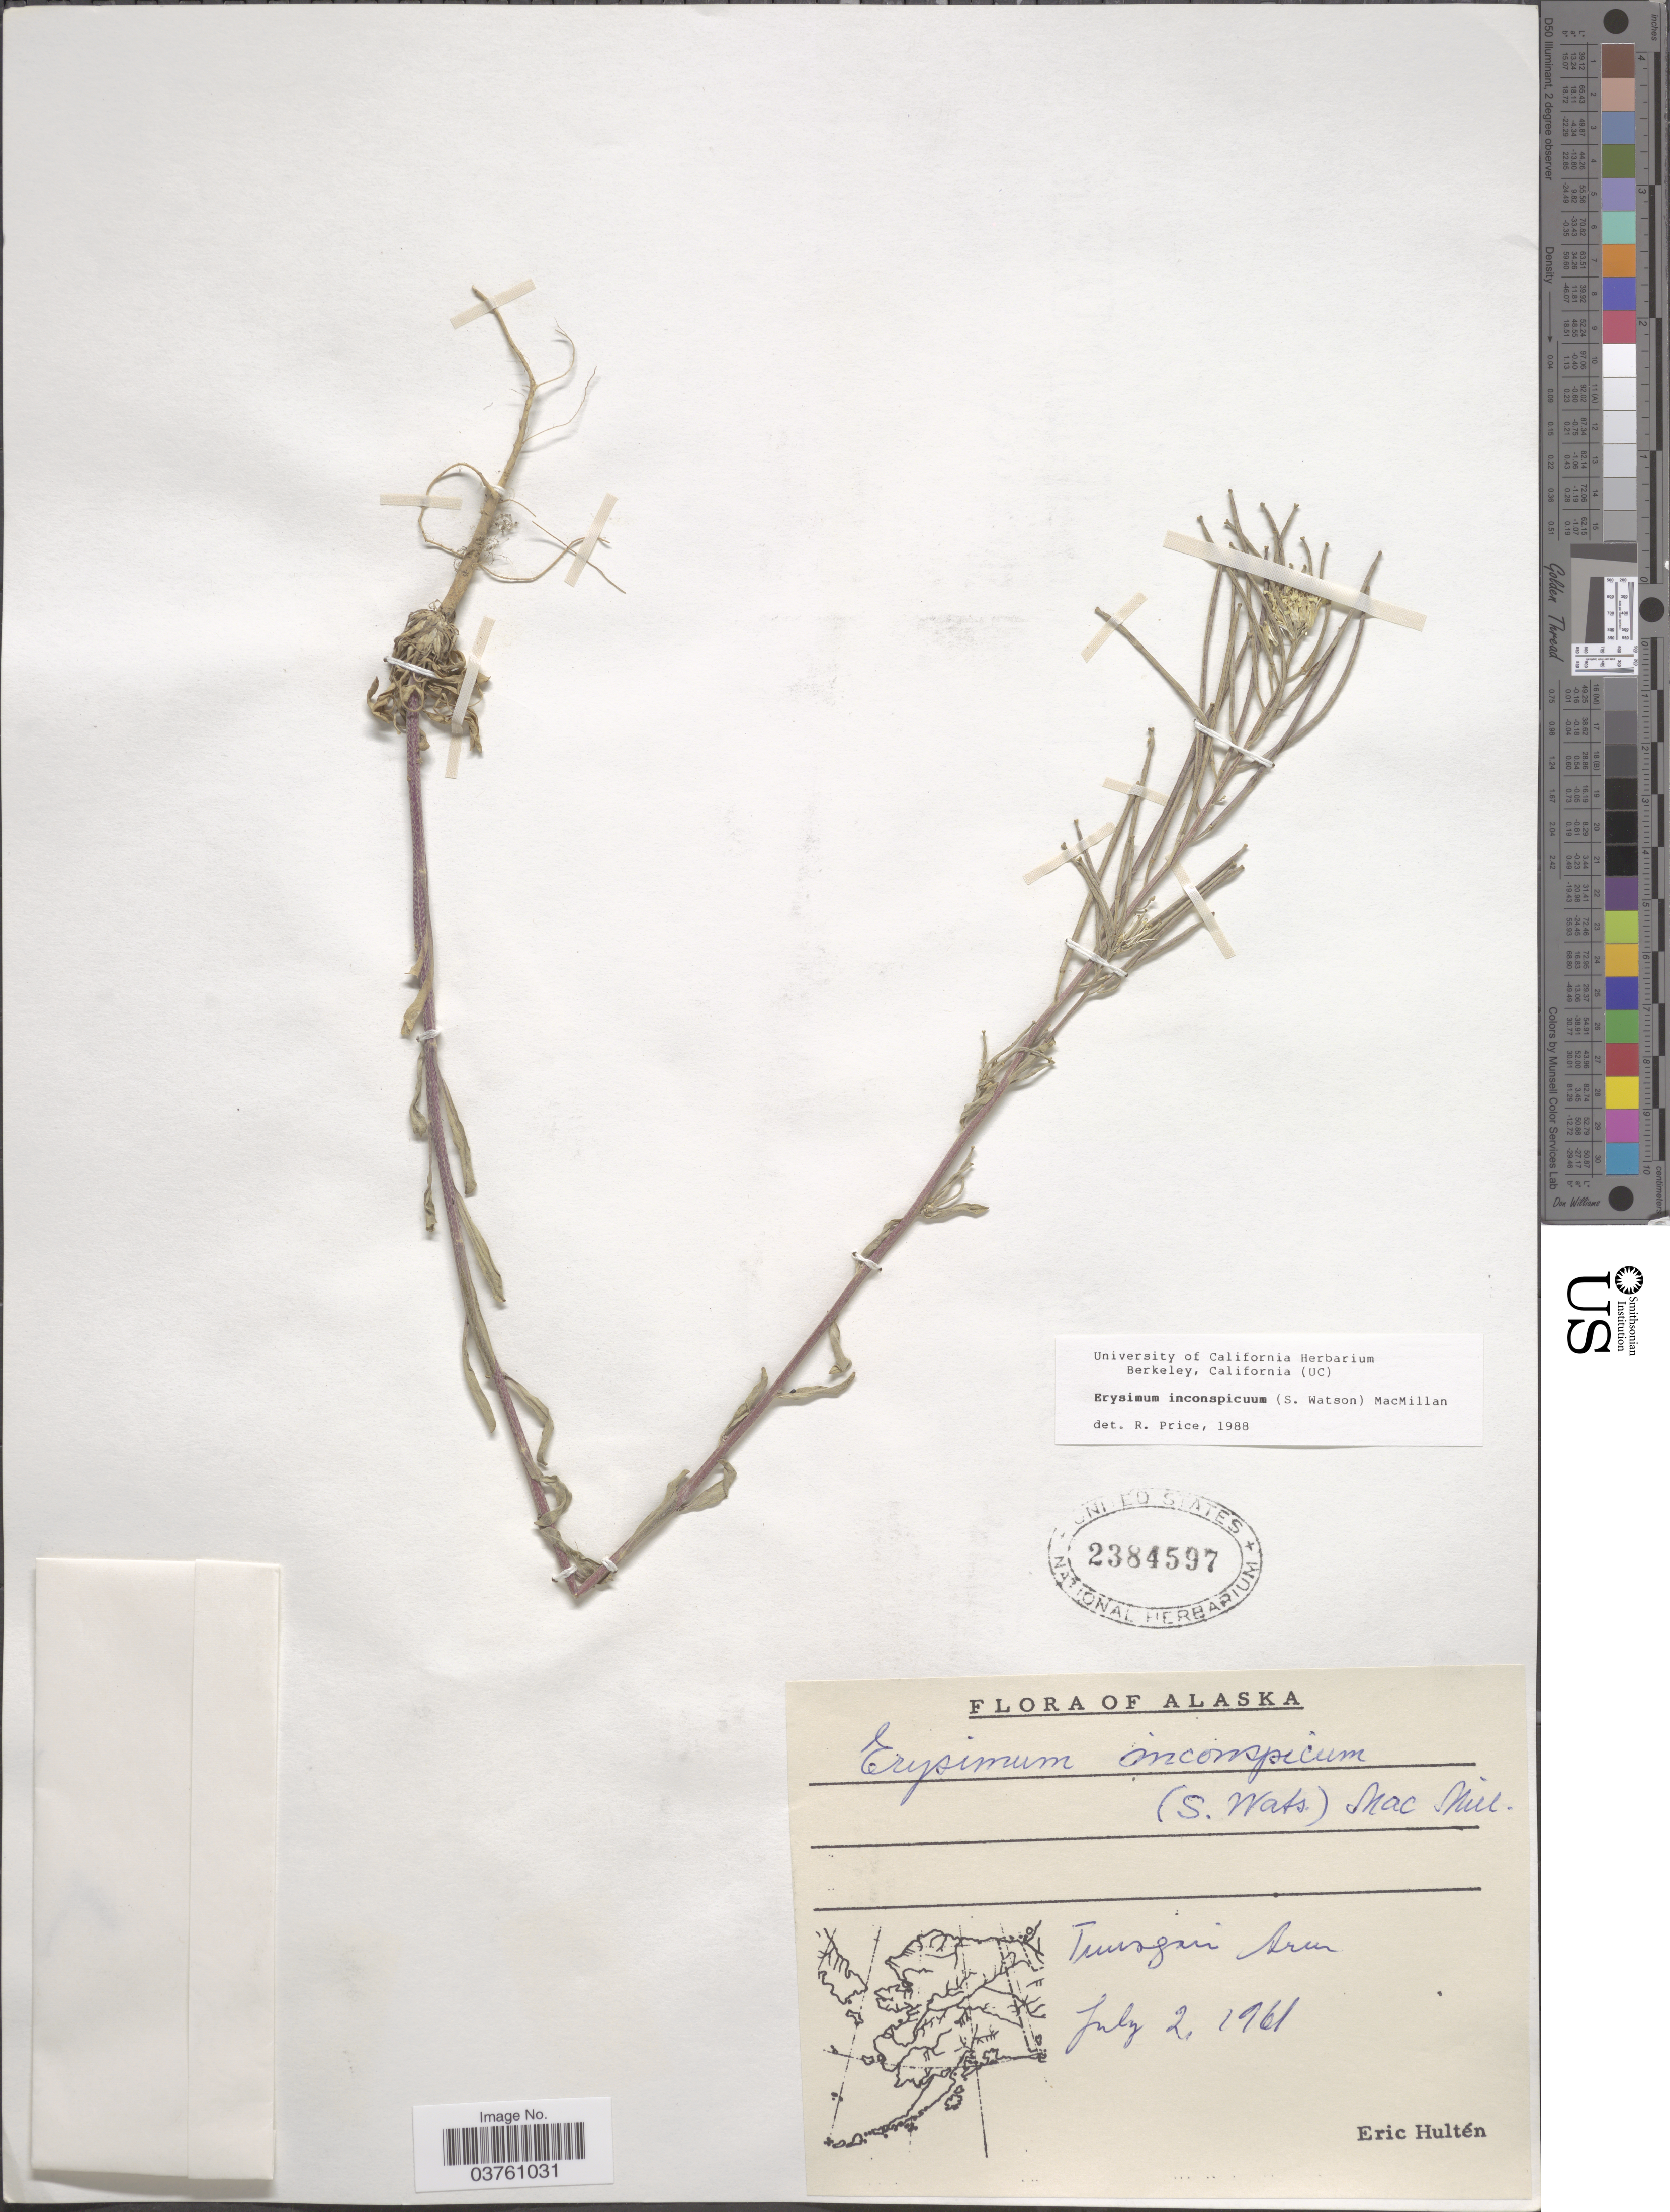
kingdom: Plantae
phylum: Tracheophyta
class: Magnoliopsida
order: Brassicales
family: Brassicaceae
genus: Erysimum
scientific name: Erysimum inconspicuum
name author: (S. Watson) MacMill.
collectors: E. G. Hultén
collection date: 1961-07-02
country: United States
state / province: Alaska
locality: Turnagain Arm.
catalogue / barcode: US 2384597